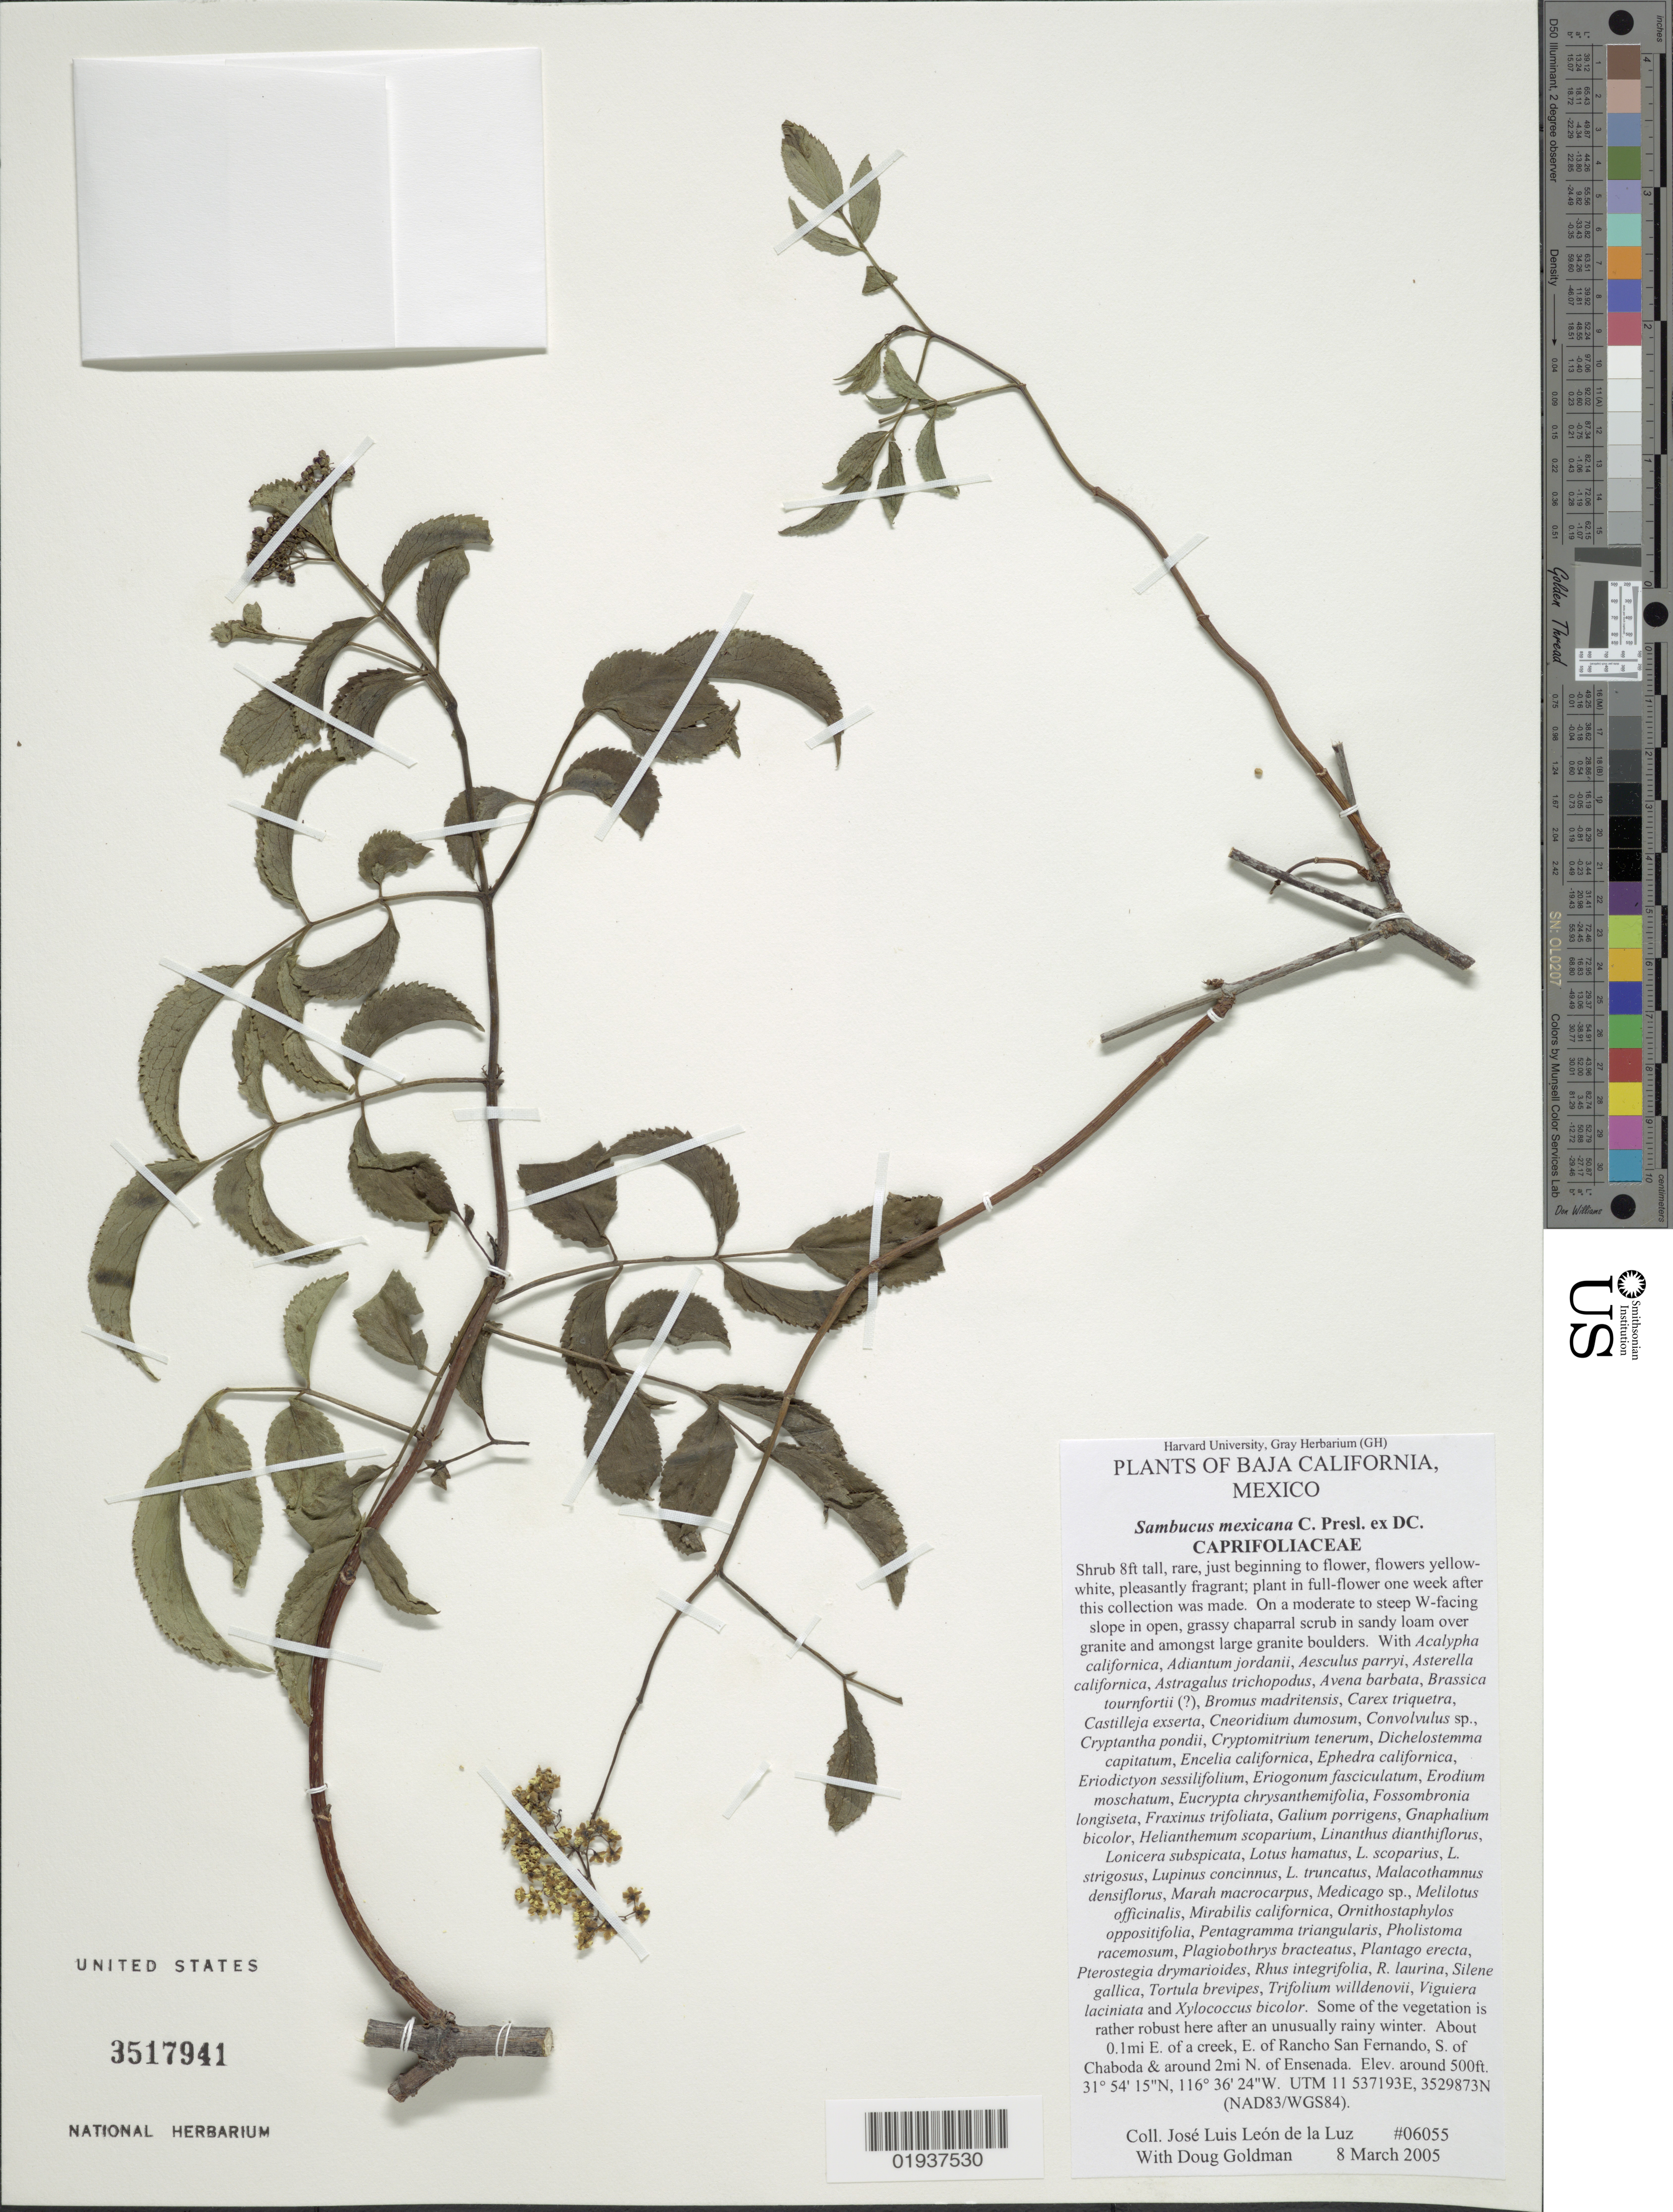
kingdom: Plantae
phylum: Tracheophyta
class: Magnoliopsida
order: Dipsacales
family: Viburnaceae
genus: Sambucus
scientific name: Sambucus mexicana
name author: C. Presl ex DC.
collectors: J. L. León de la Luz & D. Goldman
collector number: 06055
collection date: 2005-03-08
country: Mexico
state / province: Baja California Norte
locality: About 0.1 mi. E. of a creek E. of Rancho San Fernando, S. of Chaboda & around 2 mi N. of Ensenada.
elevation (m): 152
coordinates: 31 54 15 N, 116 36 24 W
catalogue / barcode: US 3517941